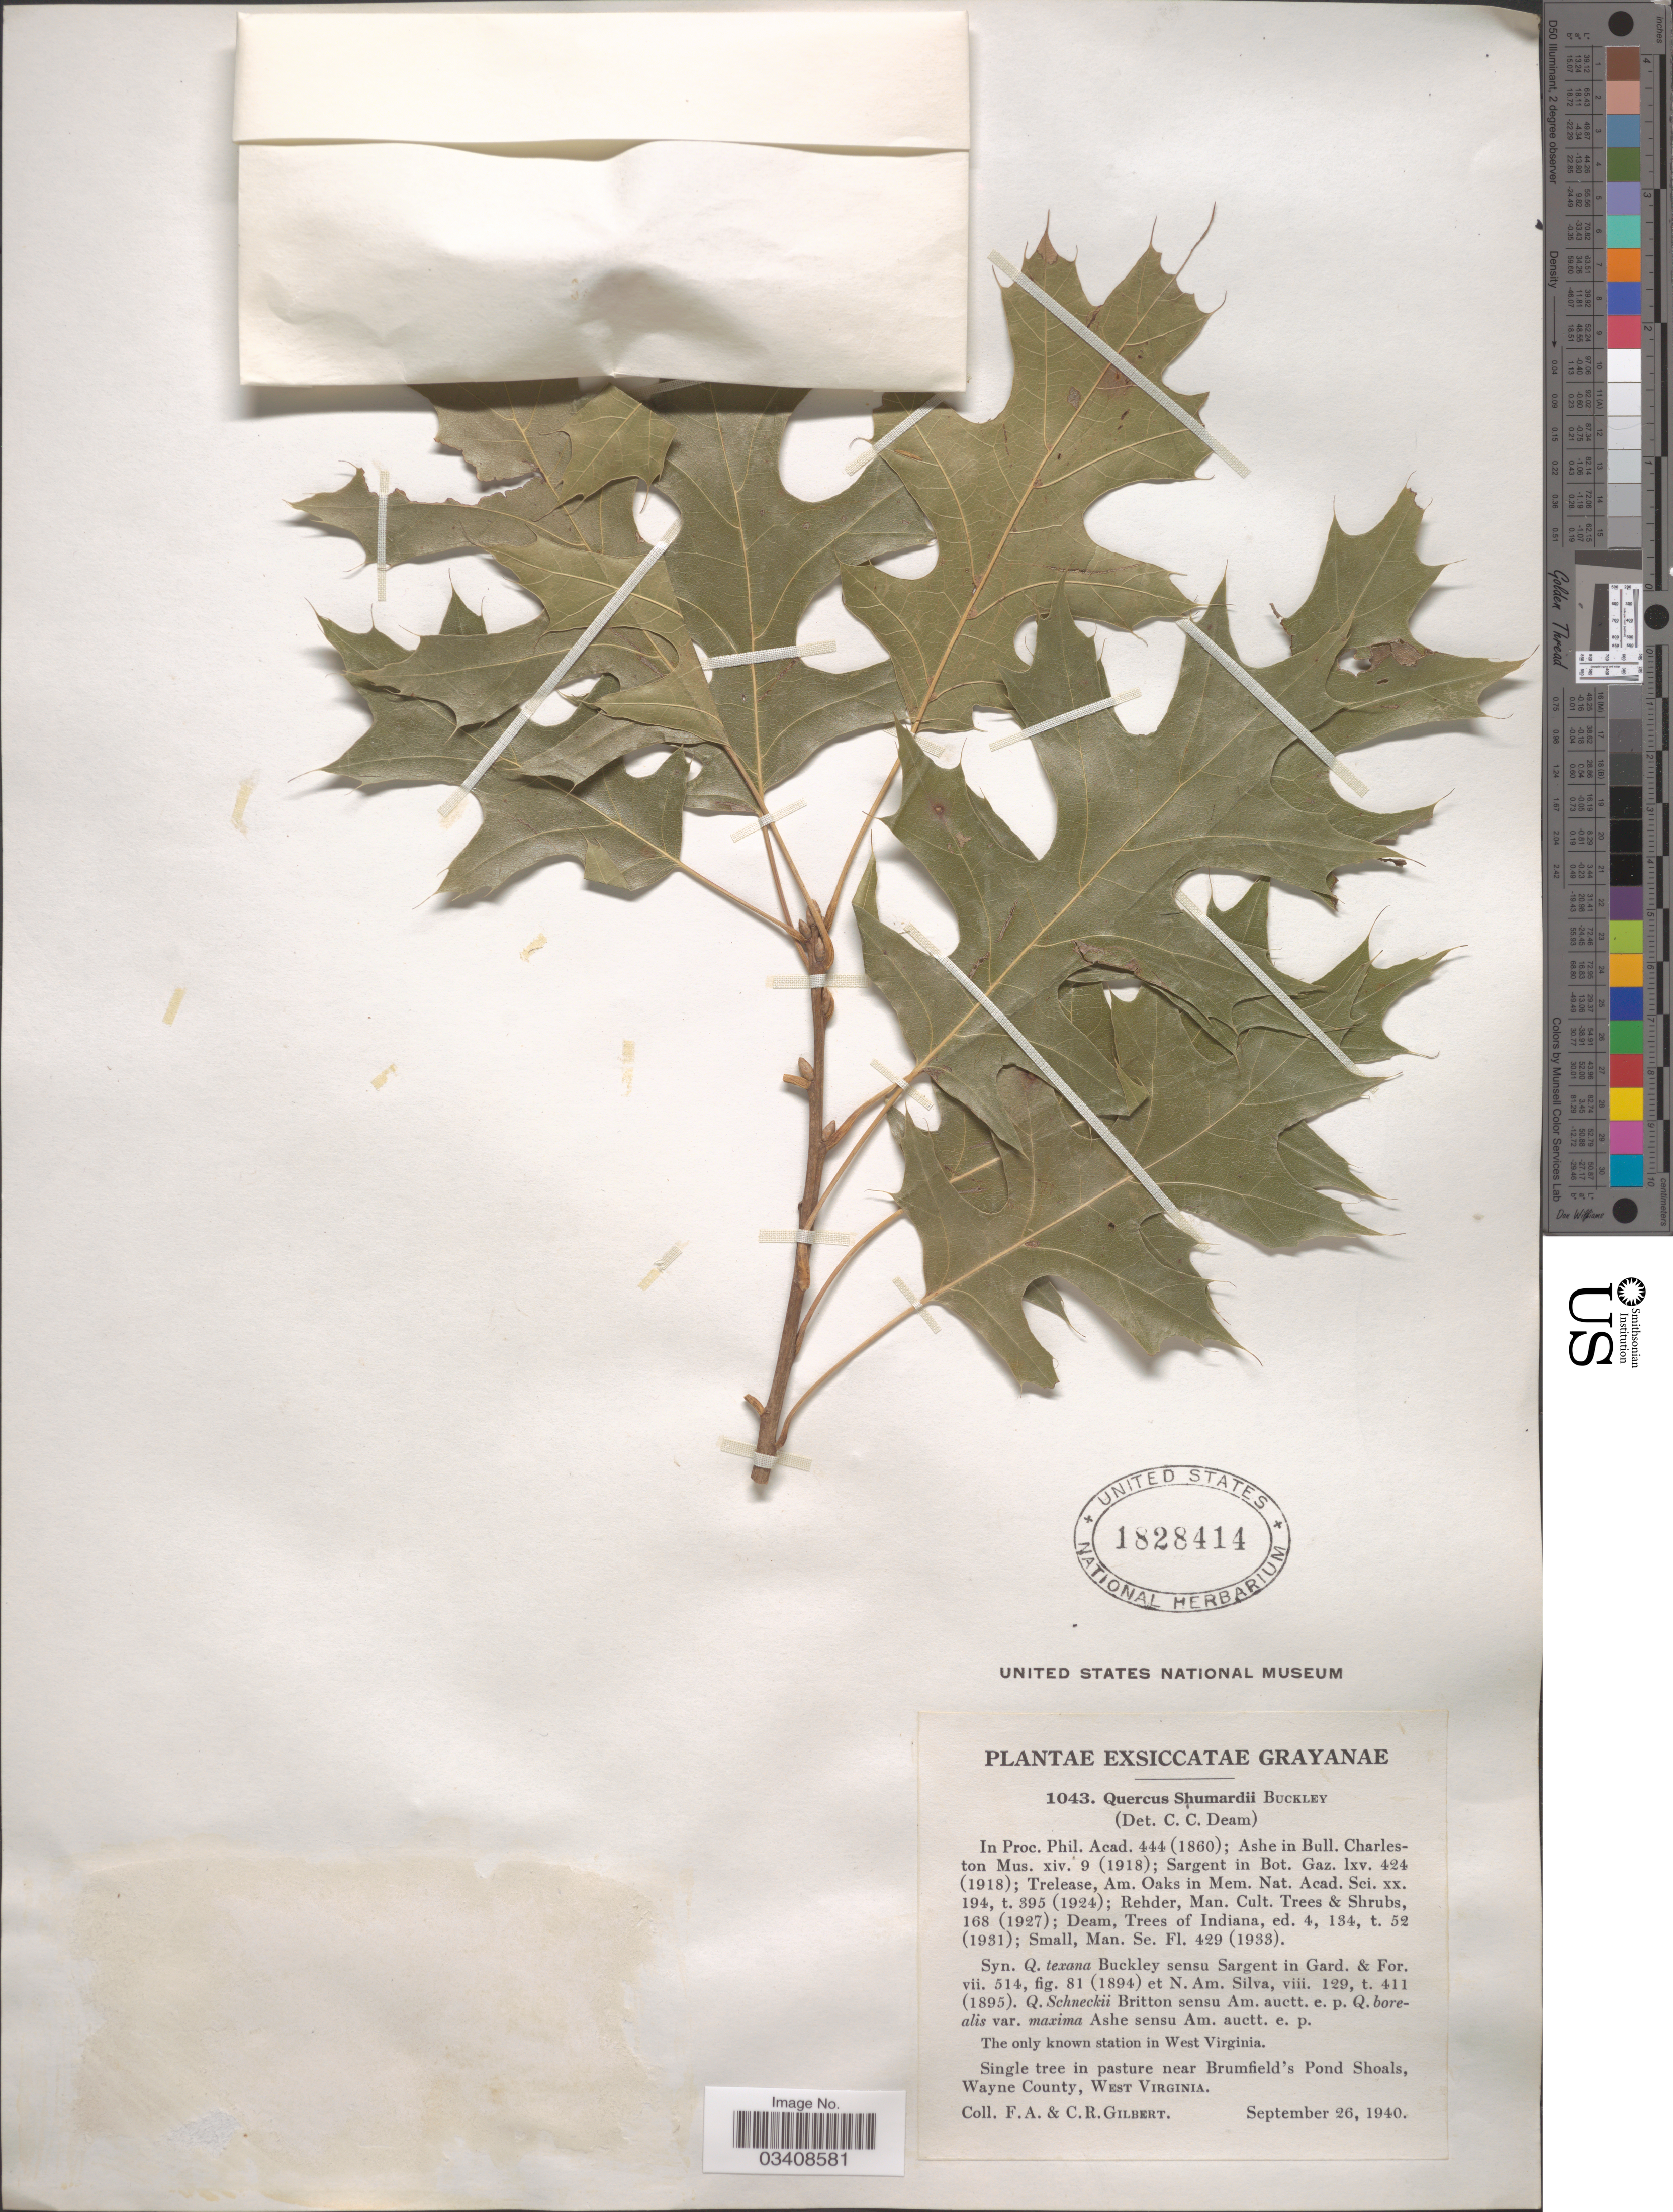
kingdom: Plantae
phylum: Tracheophyta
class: Magnoliopsida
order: Fagales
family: Fagaceae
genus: Quercus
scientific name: Quercus shumardii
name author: Buckley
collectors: F. A. Gilbert & C. Gilbert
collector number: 1043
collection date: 1940-09-26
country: United States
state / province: West Virginia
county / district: Wayne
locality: Near Brumfield's Pond Shoals, Wayne County.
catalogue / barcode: US 1828414